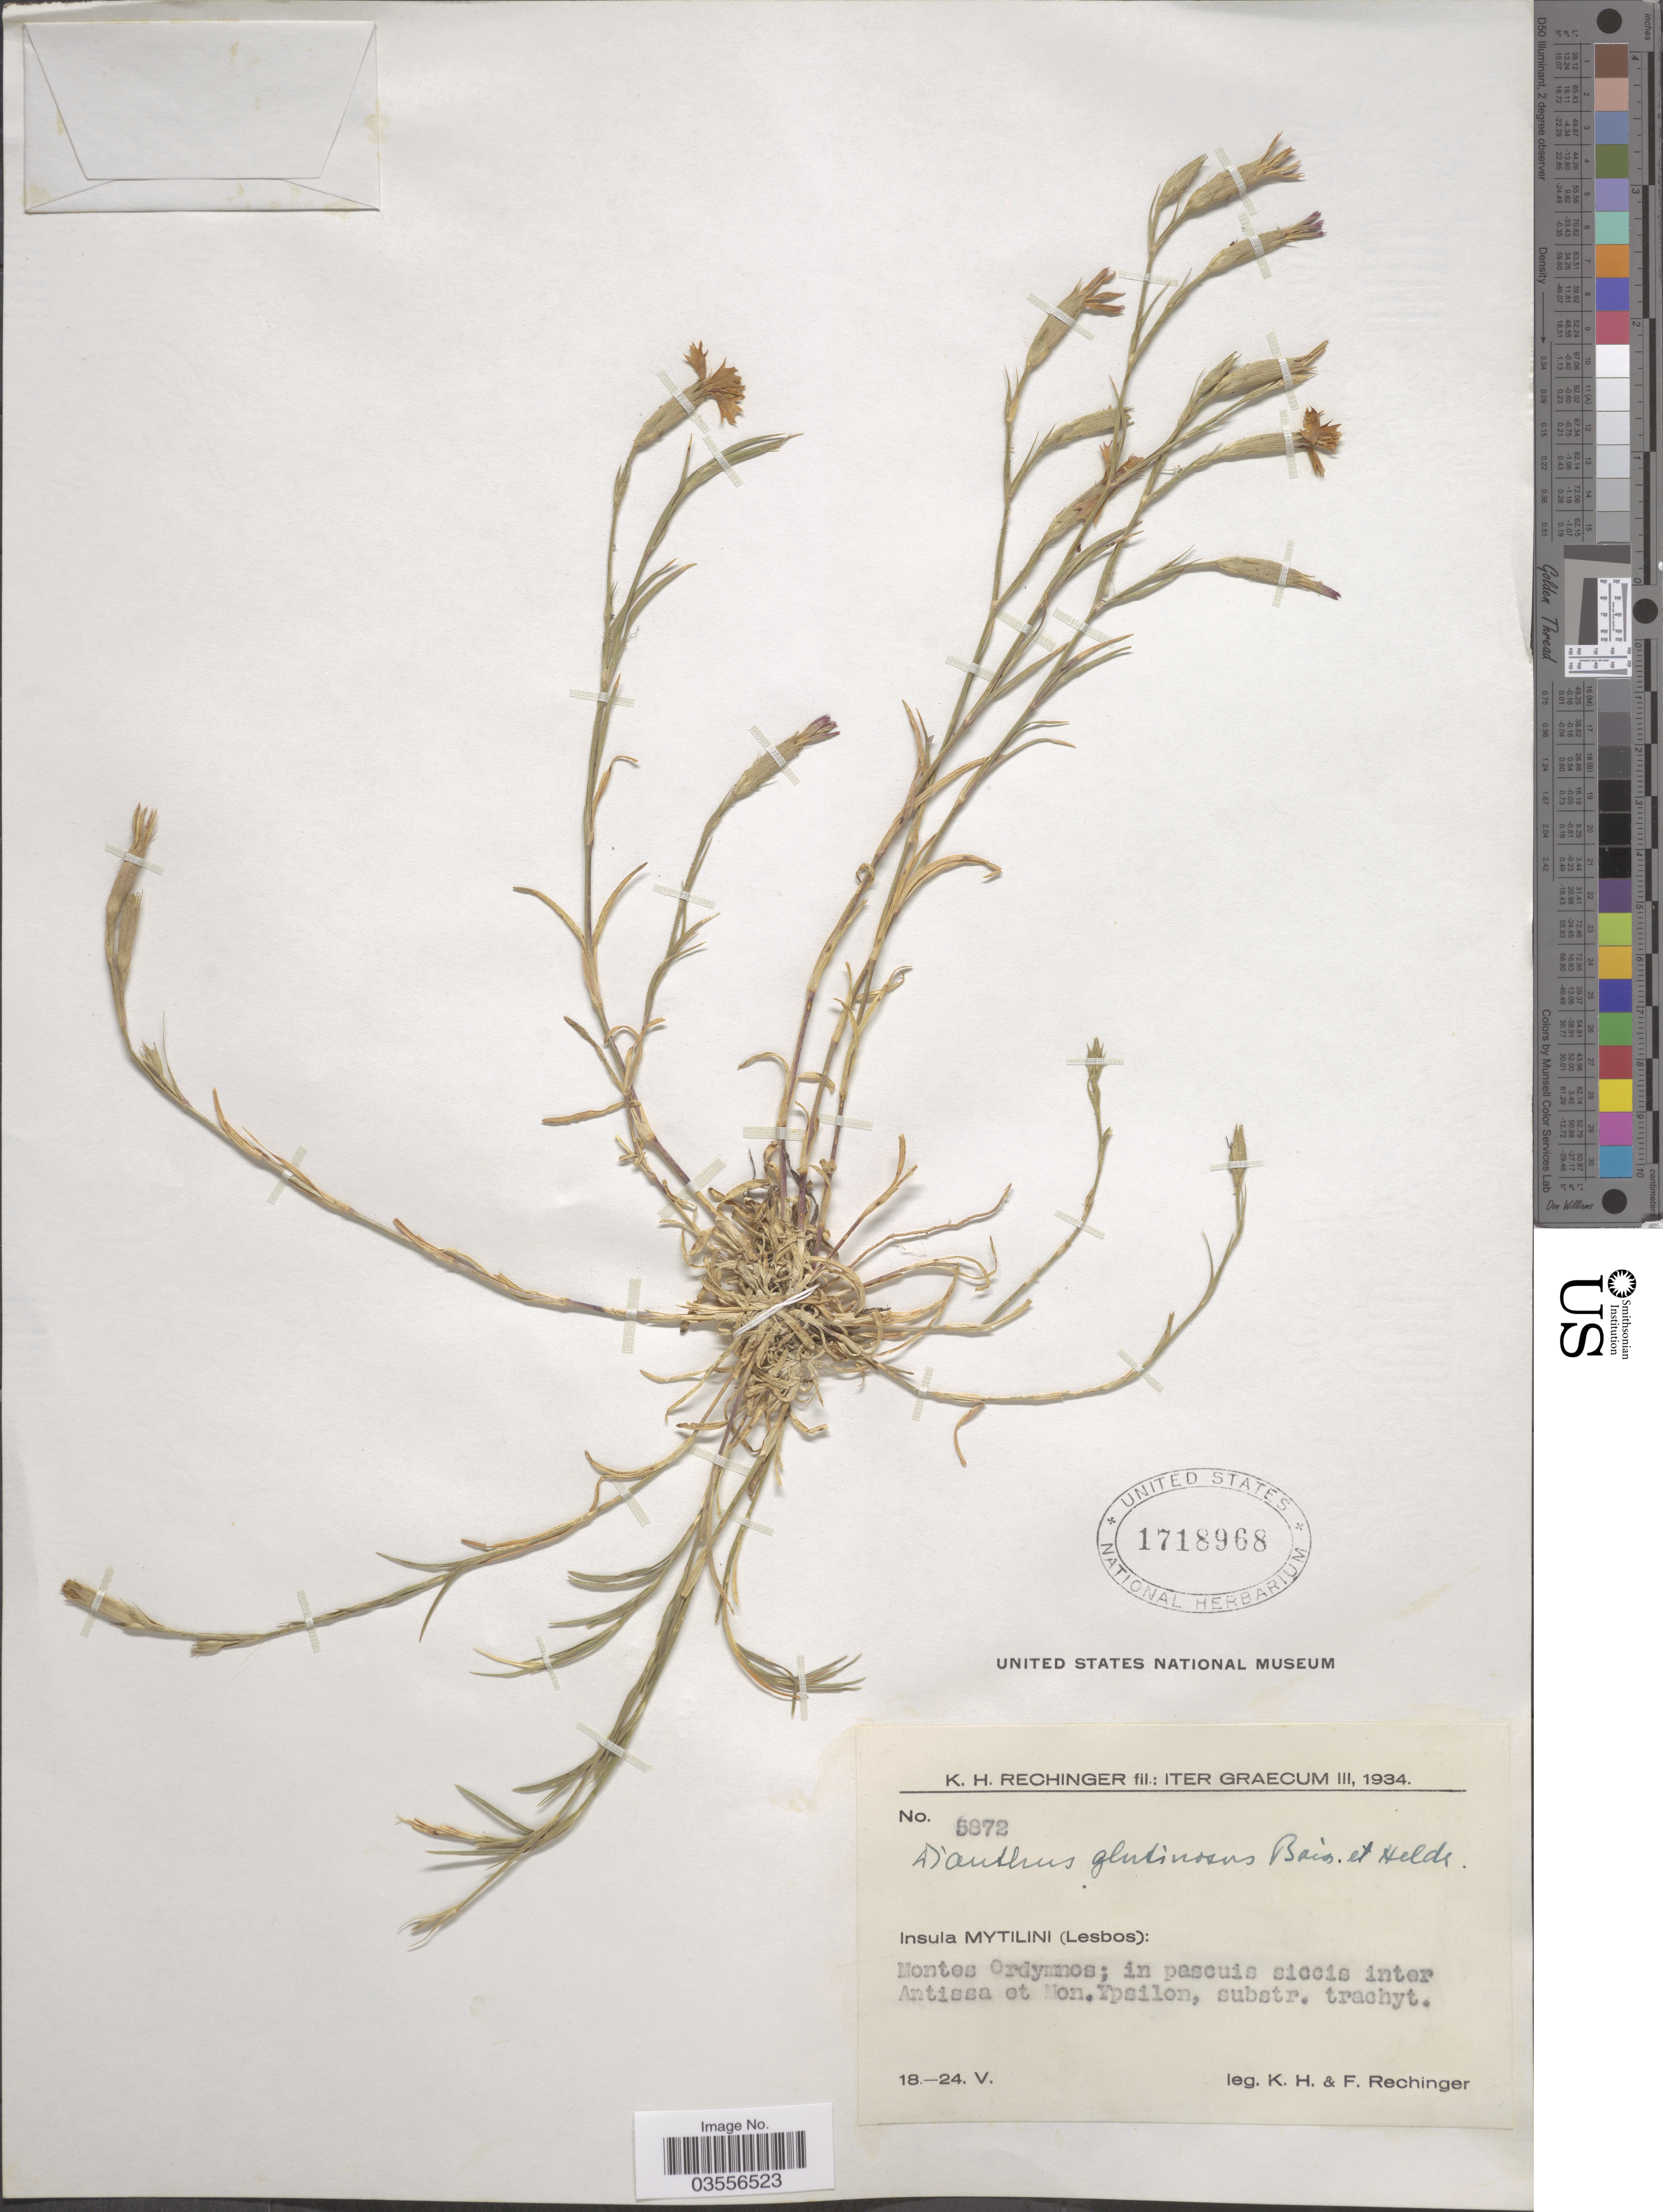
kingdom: Plantae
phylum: Tracheophyta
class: Magnoliopsida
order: Caryophyllales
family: Caryophyllaceae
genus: Dianthus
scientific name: Dianthus glutinosus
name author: Boiss. & Heldr.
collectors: K. H. Rechinger & F. Rechinger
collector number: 5872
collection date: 1934-05-18/1934-05-24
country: Greece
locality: Iter Graecum. Insula Mytilini (Lesbos): Montes Ordymnos; in pascuis siccis inter Antissa et Mon. Ypsilon, substr. trachyt.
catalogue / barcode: US 1718968